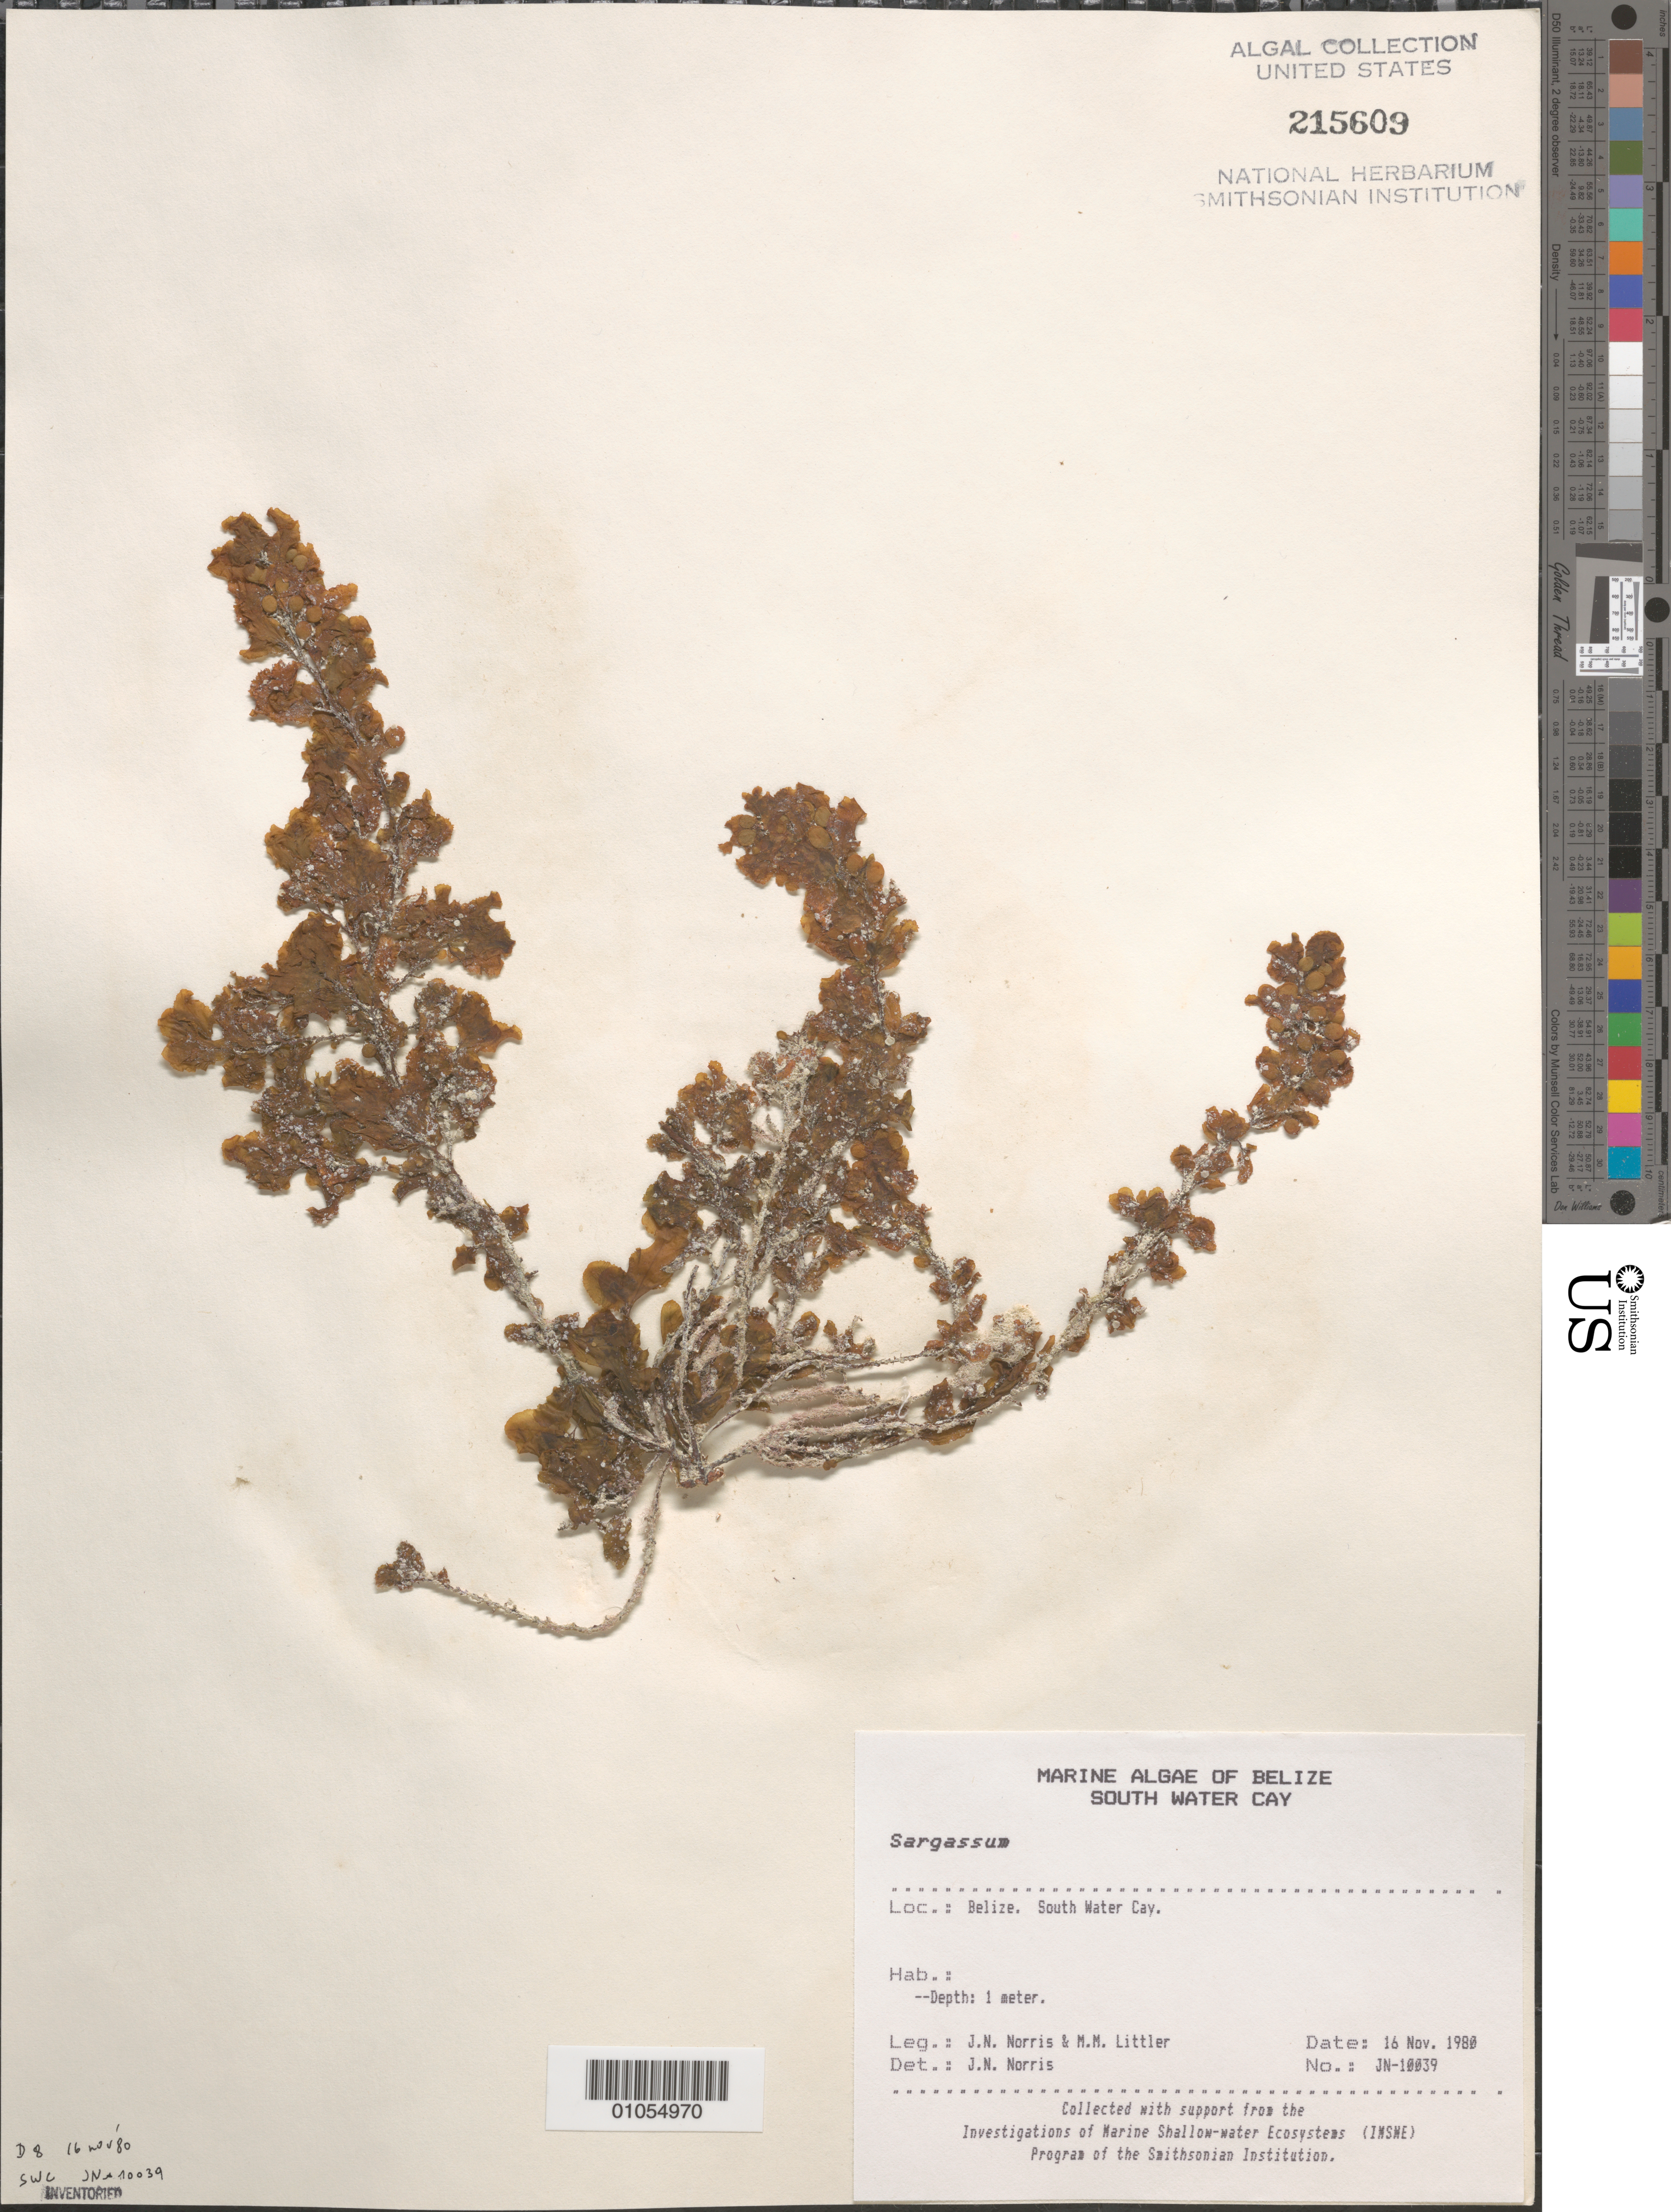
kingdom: Chromista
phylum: Ochrophyta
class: Phaeophyceae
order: Fucales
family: Sargassaceae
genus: Sargassum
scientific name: Sargassum sp.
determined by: Norris, James N.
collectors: J. N. Norris & M. M. Littler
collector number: JN-10038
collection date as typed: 16 Nov 1980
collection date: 1980-11-16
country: Belize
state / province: Stann Creek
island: South Water Cay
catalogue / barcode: US 215609